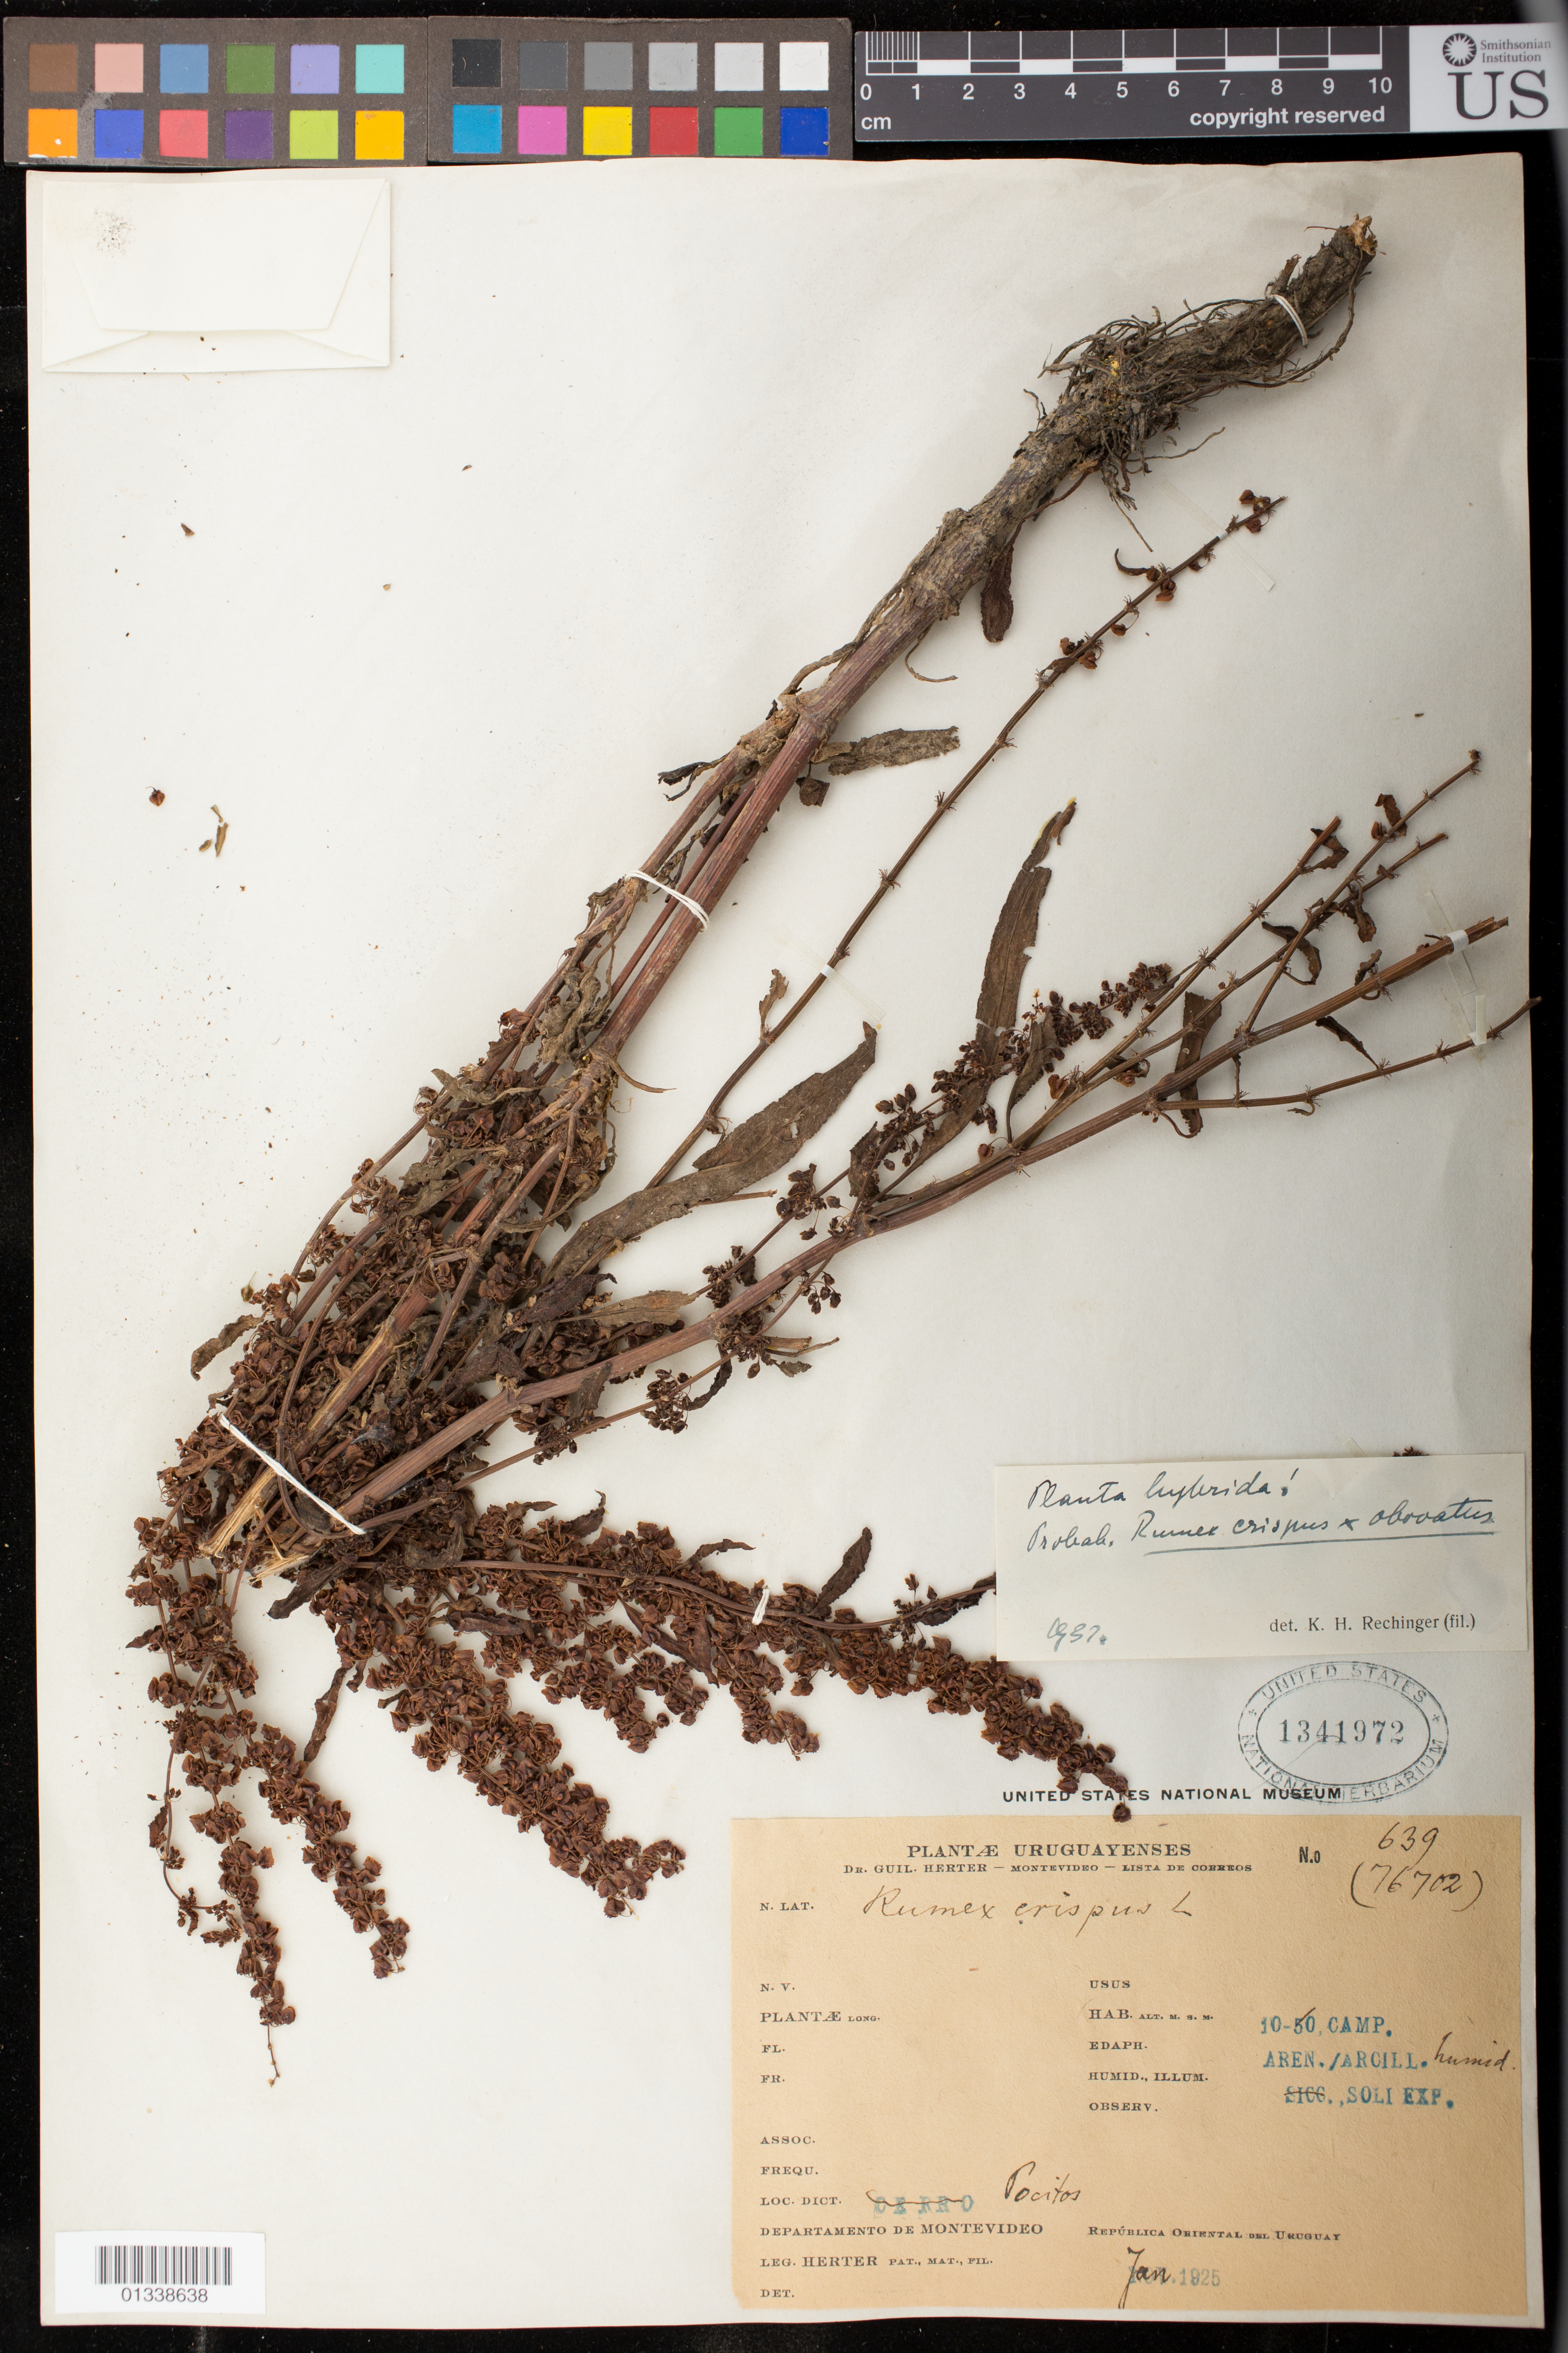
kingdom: Plantae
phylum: Tracheophyta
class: Magnoliopsida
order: Caryophyllales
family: Polygonaceae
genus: Rumex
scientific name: Rumex crispus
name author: L.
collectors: W. G. Herter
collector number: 639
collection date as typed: Jan 1925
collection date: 1925-01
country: Uruguay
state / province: Montevideo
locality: Cerro; tocitos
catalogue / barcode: US 1341972